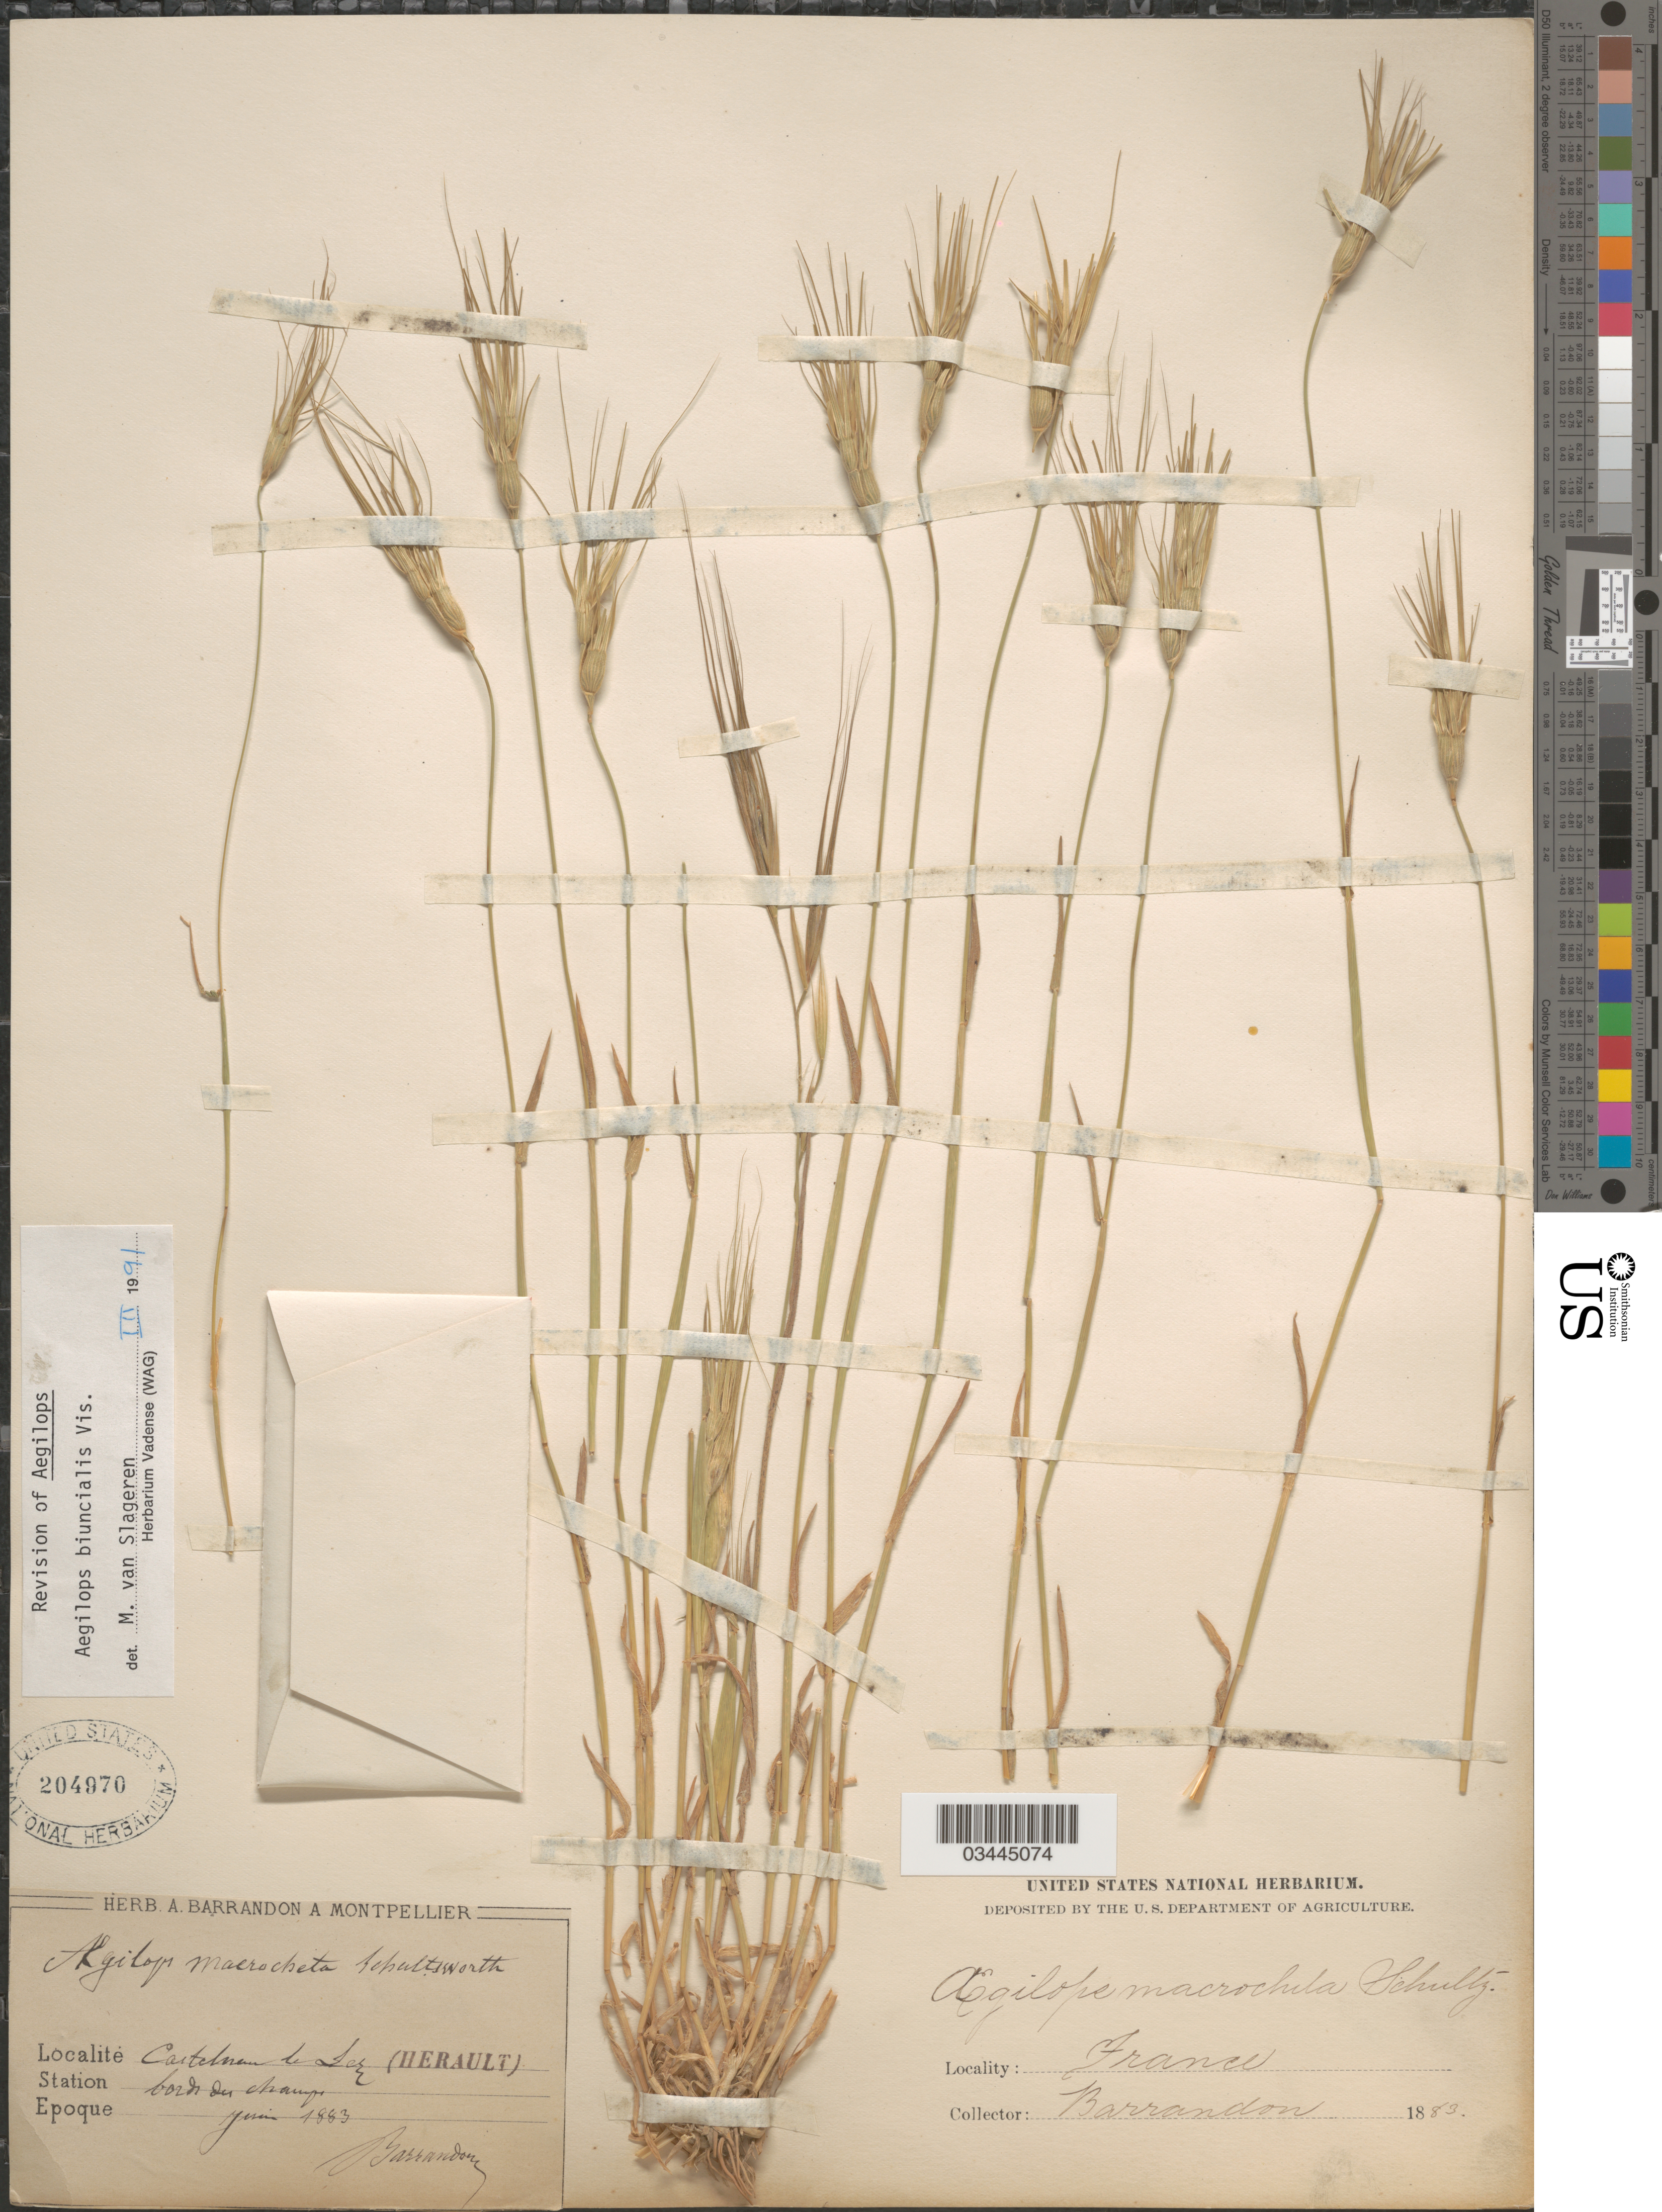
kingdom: Plantae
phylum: Tracheophyta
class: Liliopsida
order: Poales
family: Poaceae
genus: Aegilops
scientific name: Aegilops biuncialis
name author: Vis.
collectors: A. Barrandon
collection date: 1883-06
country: France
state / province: Occitanie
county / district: Hérault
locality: Cartchuan le fer. (Herault). Bords du champs.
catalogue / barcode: US 204970